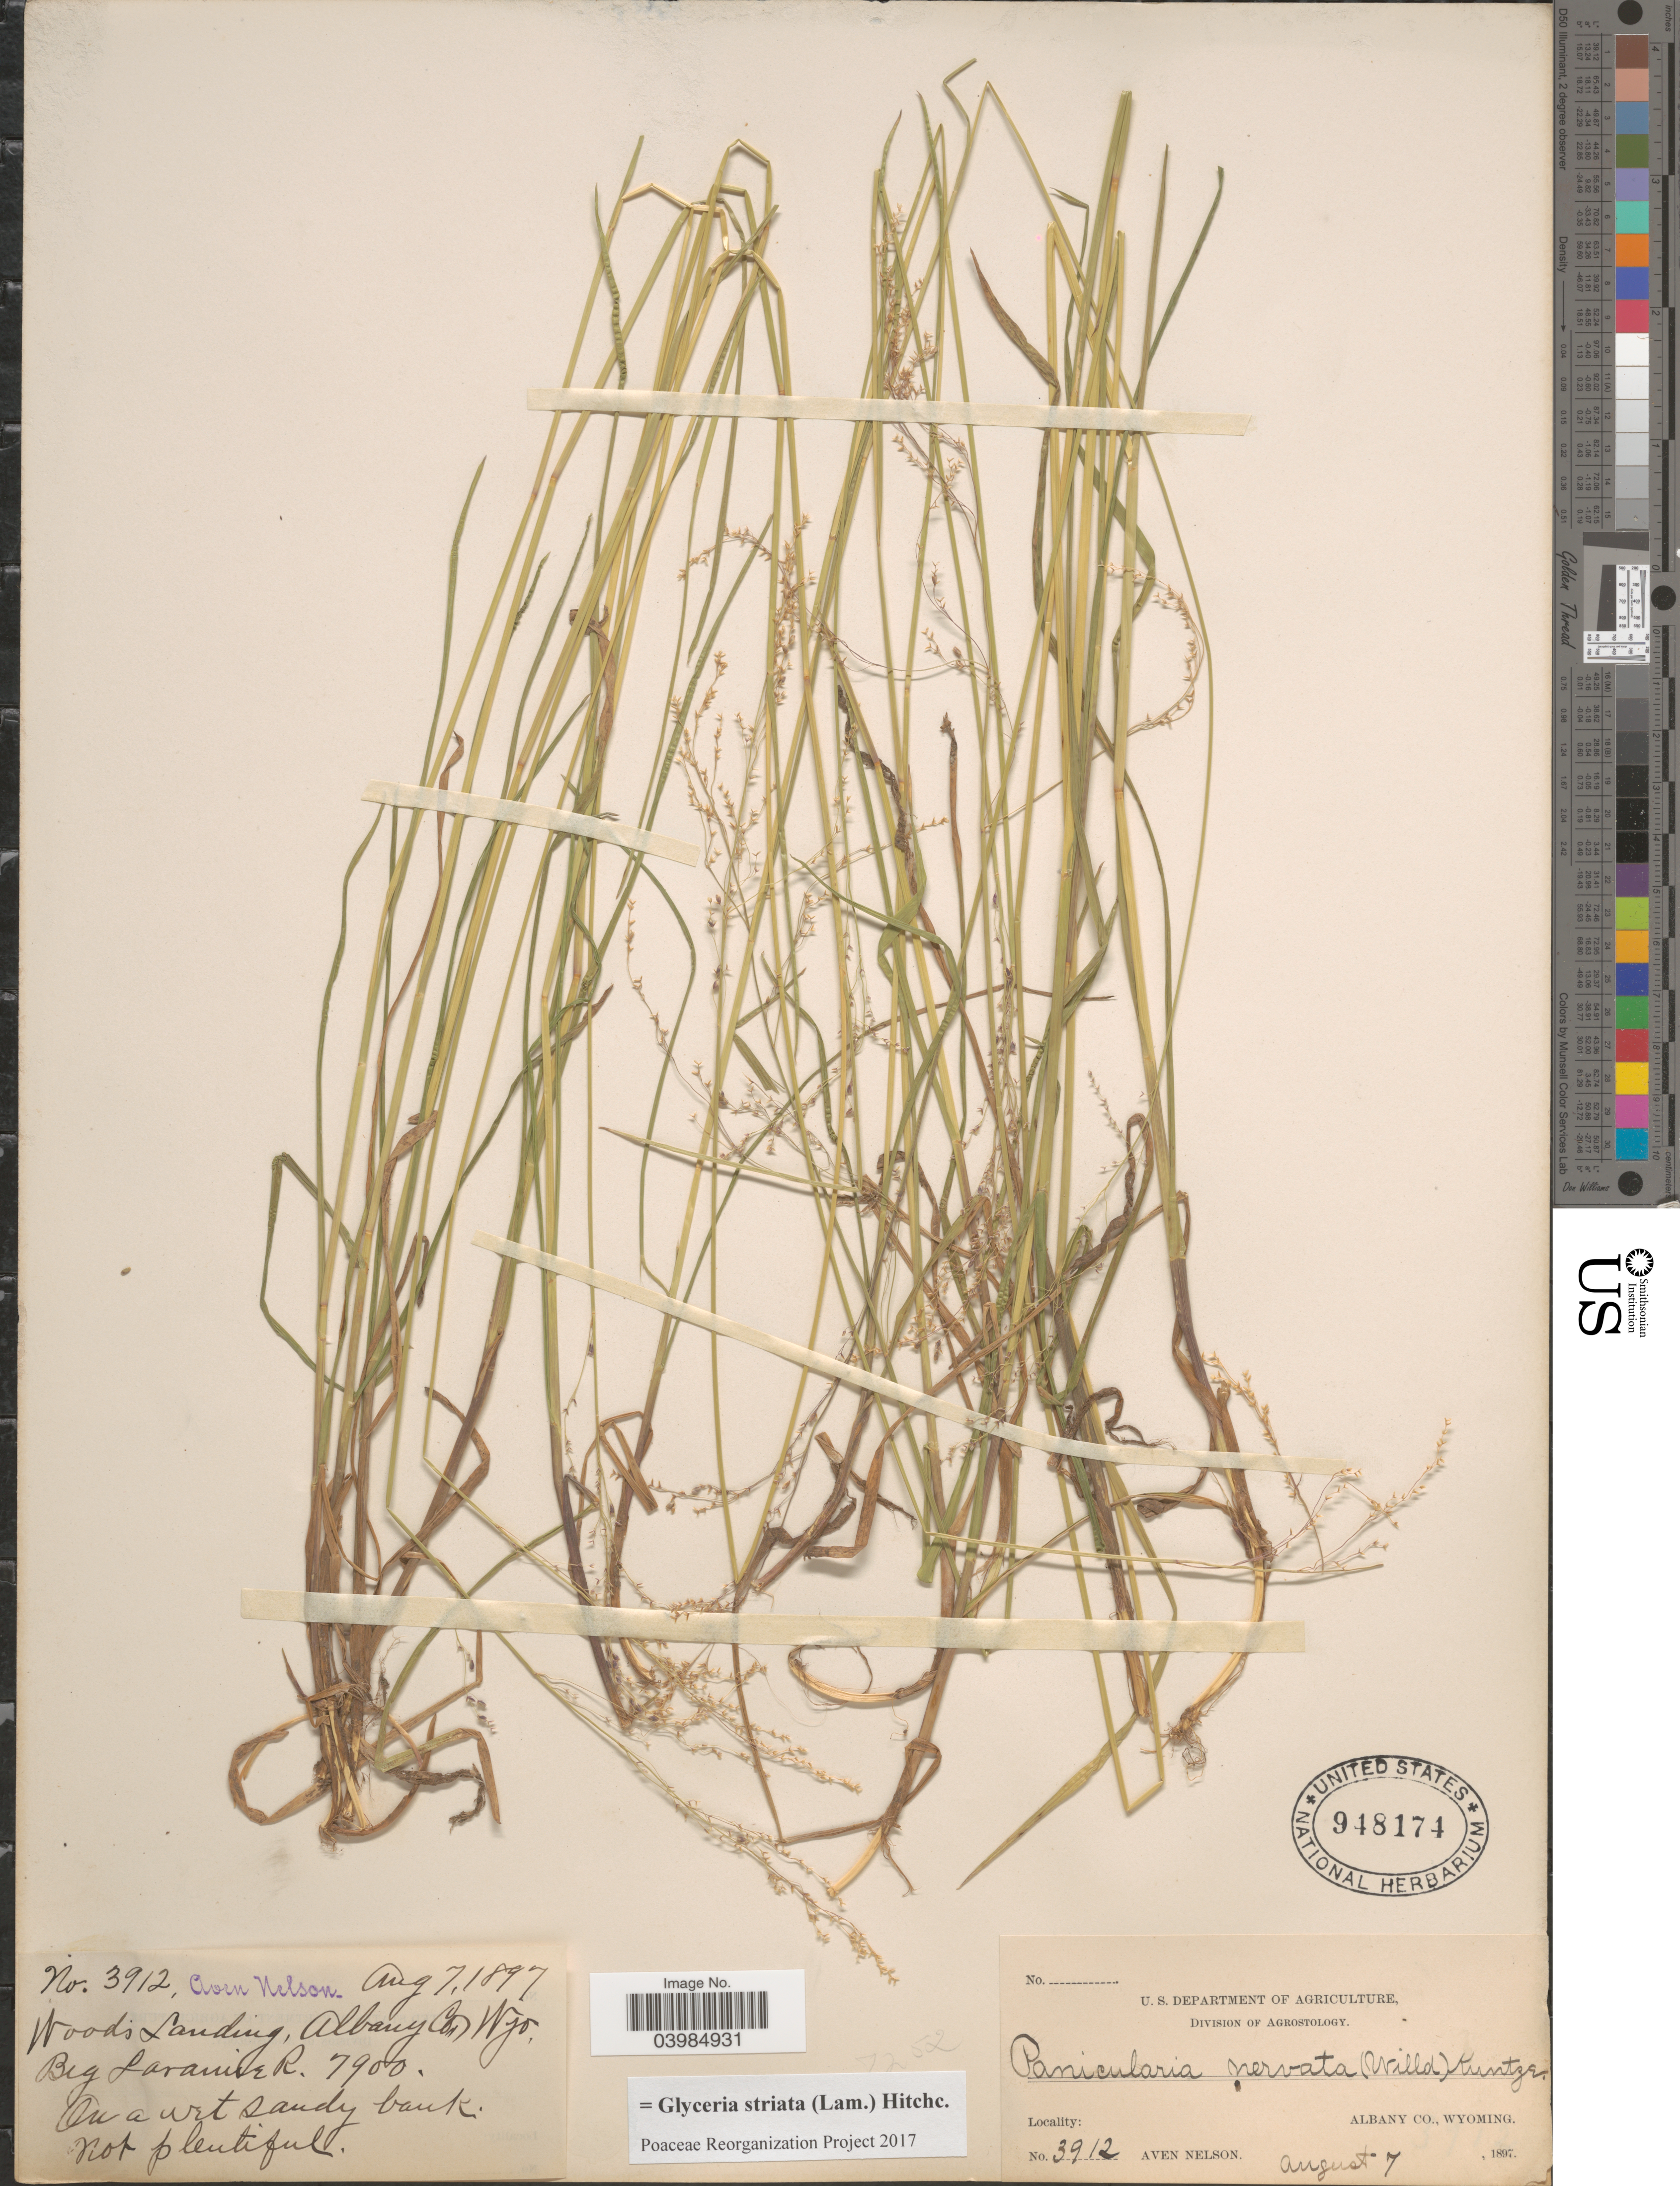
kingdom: Plantae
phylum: Tracheophyta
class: Liliopsida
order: Poales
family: Poaceae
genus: Glyceria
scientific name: Glyceria striata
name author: (Lam.) Hitchc.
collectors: A. Nelson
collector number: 3912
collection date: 1897-08-07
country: United States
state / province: Wyoming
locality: Woods Landing, Albany Co. Big Laramie R.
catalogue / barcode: US 948174